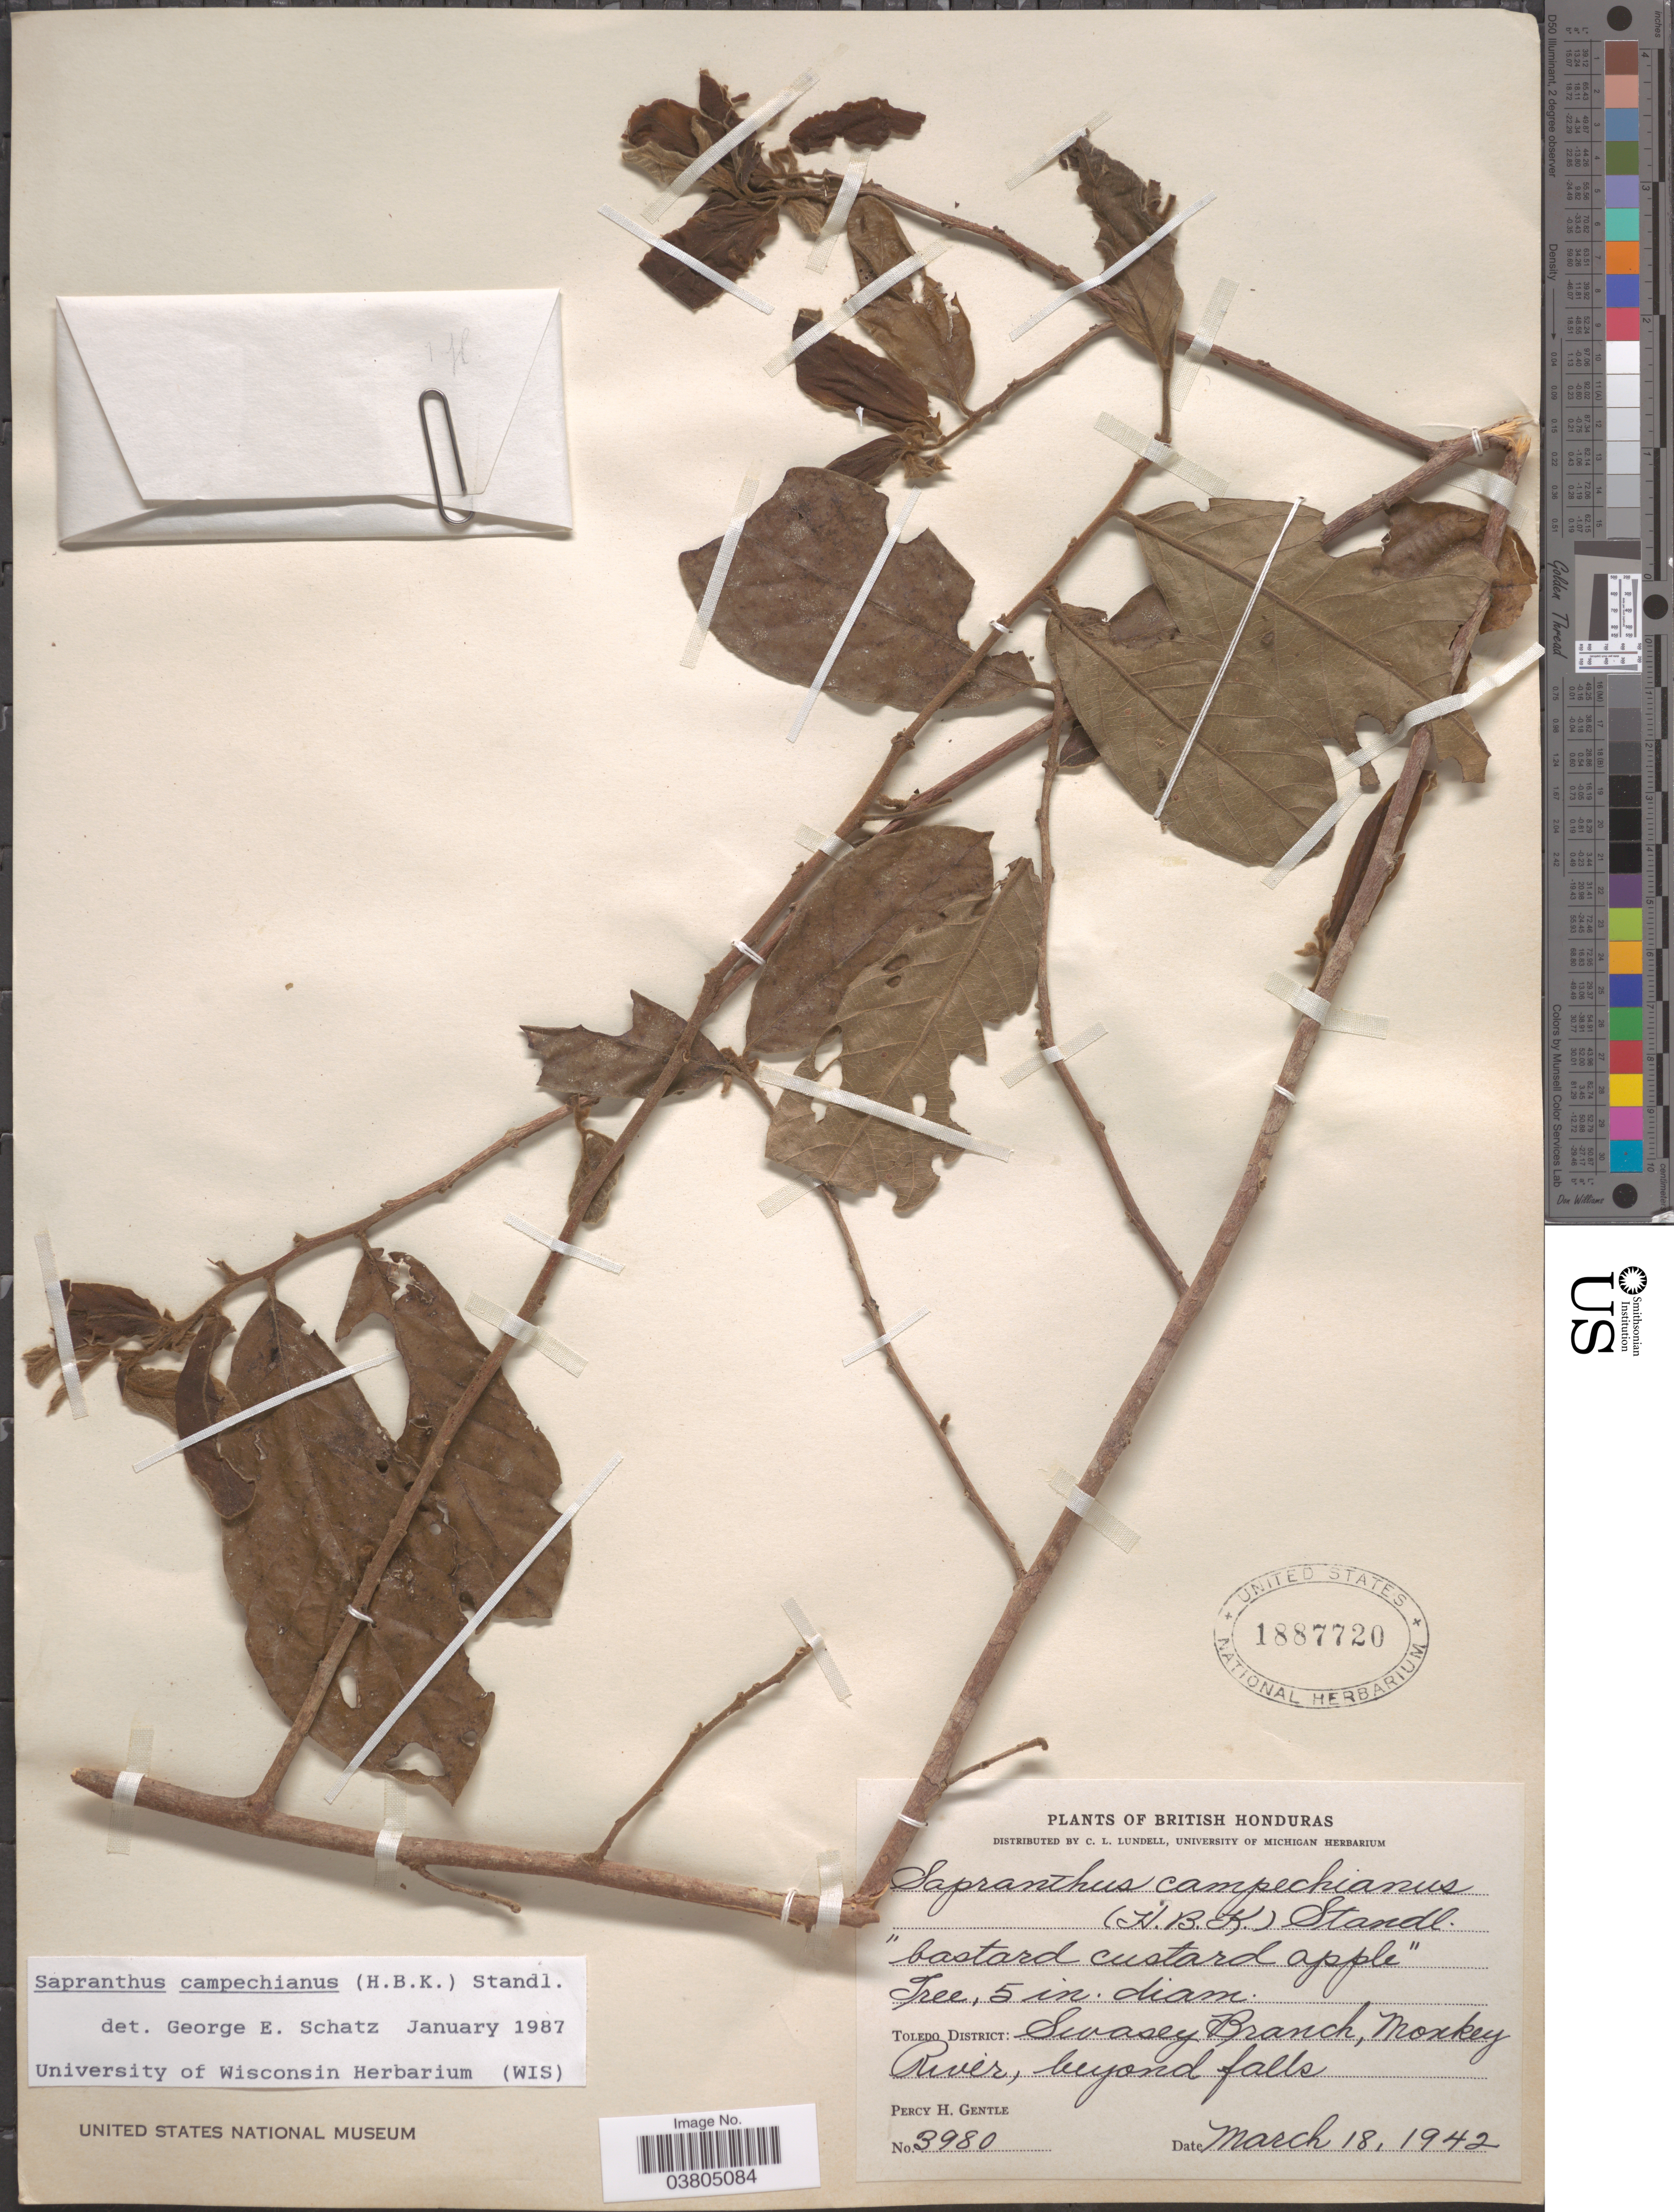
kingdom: Plantae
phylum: Tracheophyta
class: Magnoliopsida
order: Magnoliales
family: Annonaceae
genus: Sapranthus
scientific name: Sapranthus campechianus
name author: (Kunth) Standl.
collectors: P. H. Gentle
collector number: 3980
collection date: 1942-03-18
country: Belize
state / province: Toledo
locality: British Honduras. Toledo District: Swasey Branch, Monkey River, beyond falls.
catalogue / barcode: US 1887720